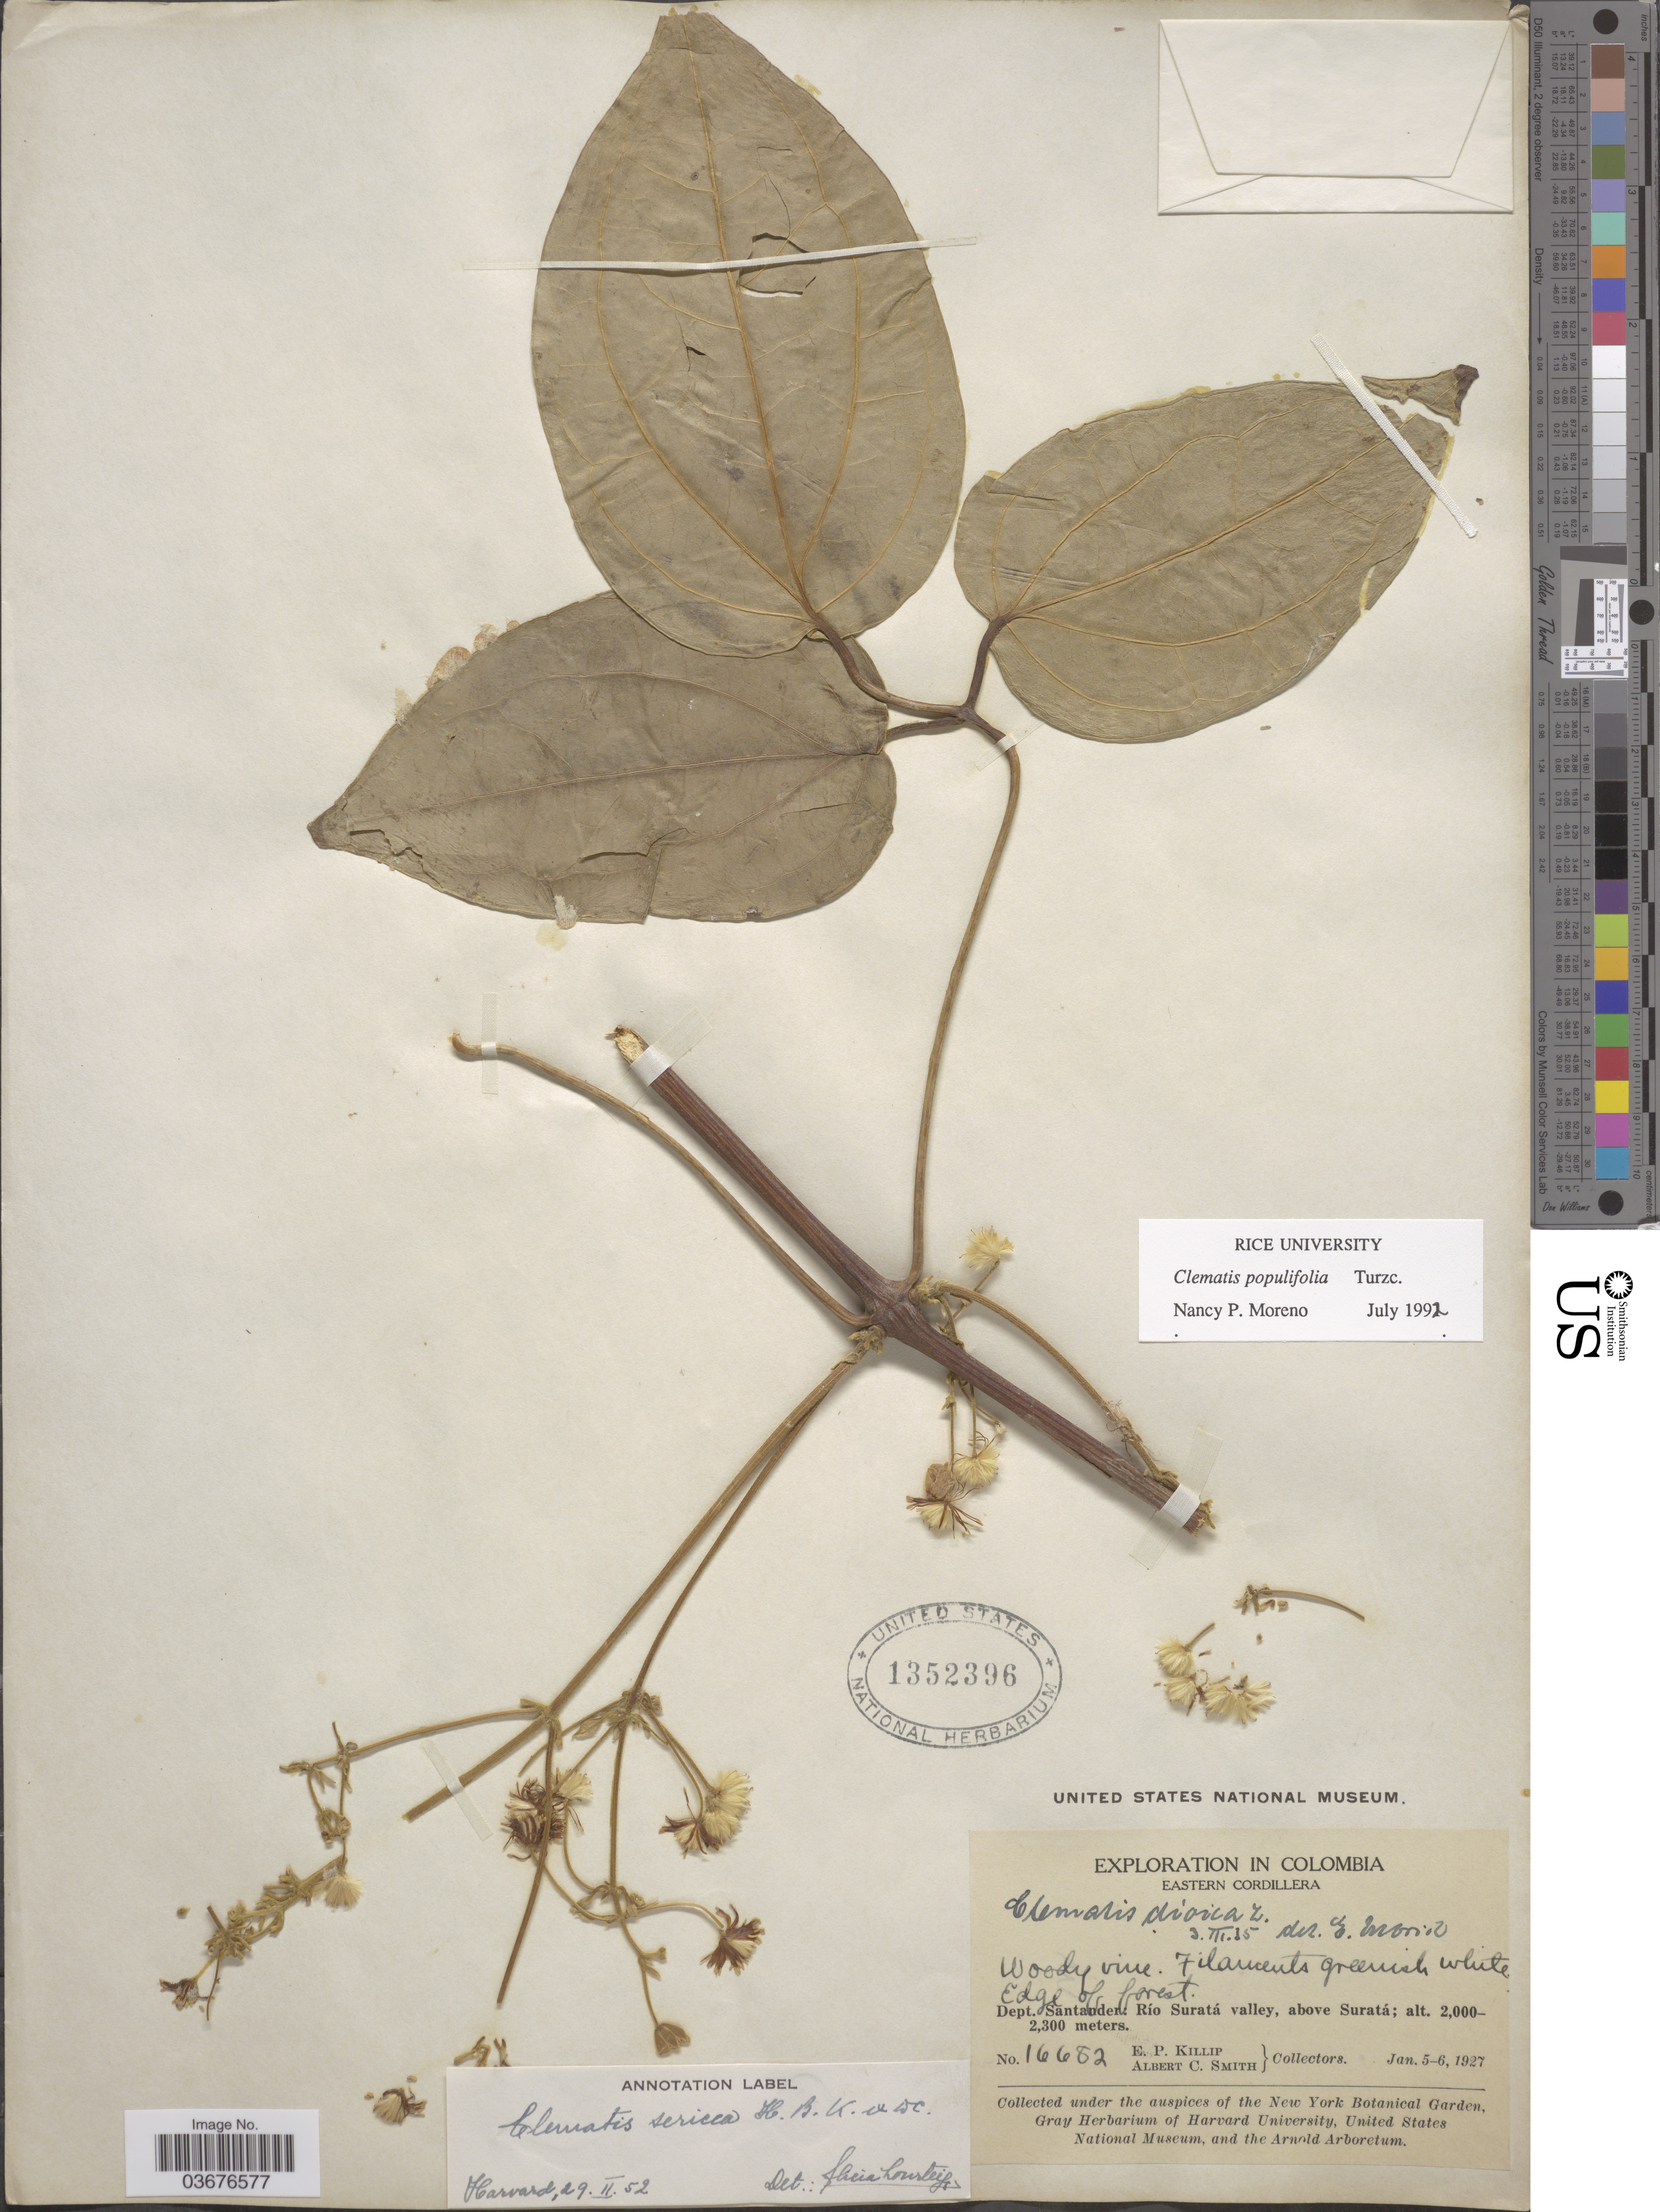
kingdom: Plantae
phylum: Tracheophyta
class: Magnoliopsida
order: Ranunculales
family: Ranunculaceae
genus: Clematis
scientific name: Clematis populifolia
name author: Turcz.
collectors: E. P. Killip & A. C. Smith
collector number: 16682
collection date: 1927-01-05/1927-01-06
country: Colombia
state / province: Santander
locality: Eastern Cordillera. Dept. Santander: Río Suratá valley, above Suratá.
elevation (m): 2000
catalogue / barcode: US 1352396